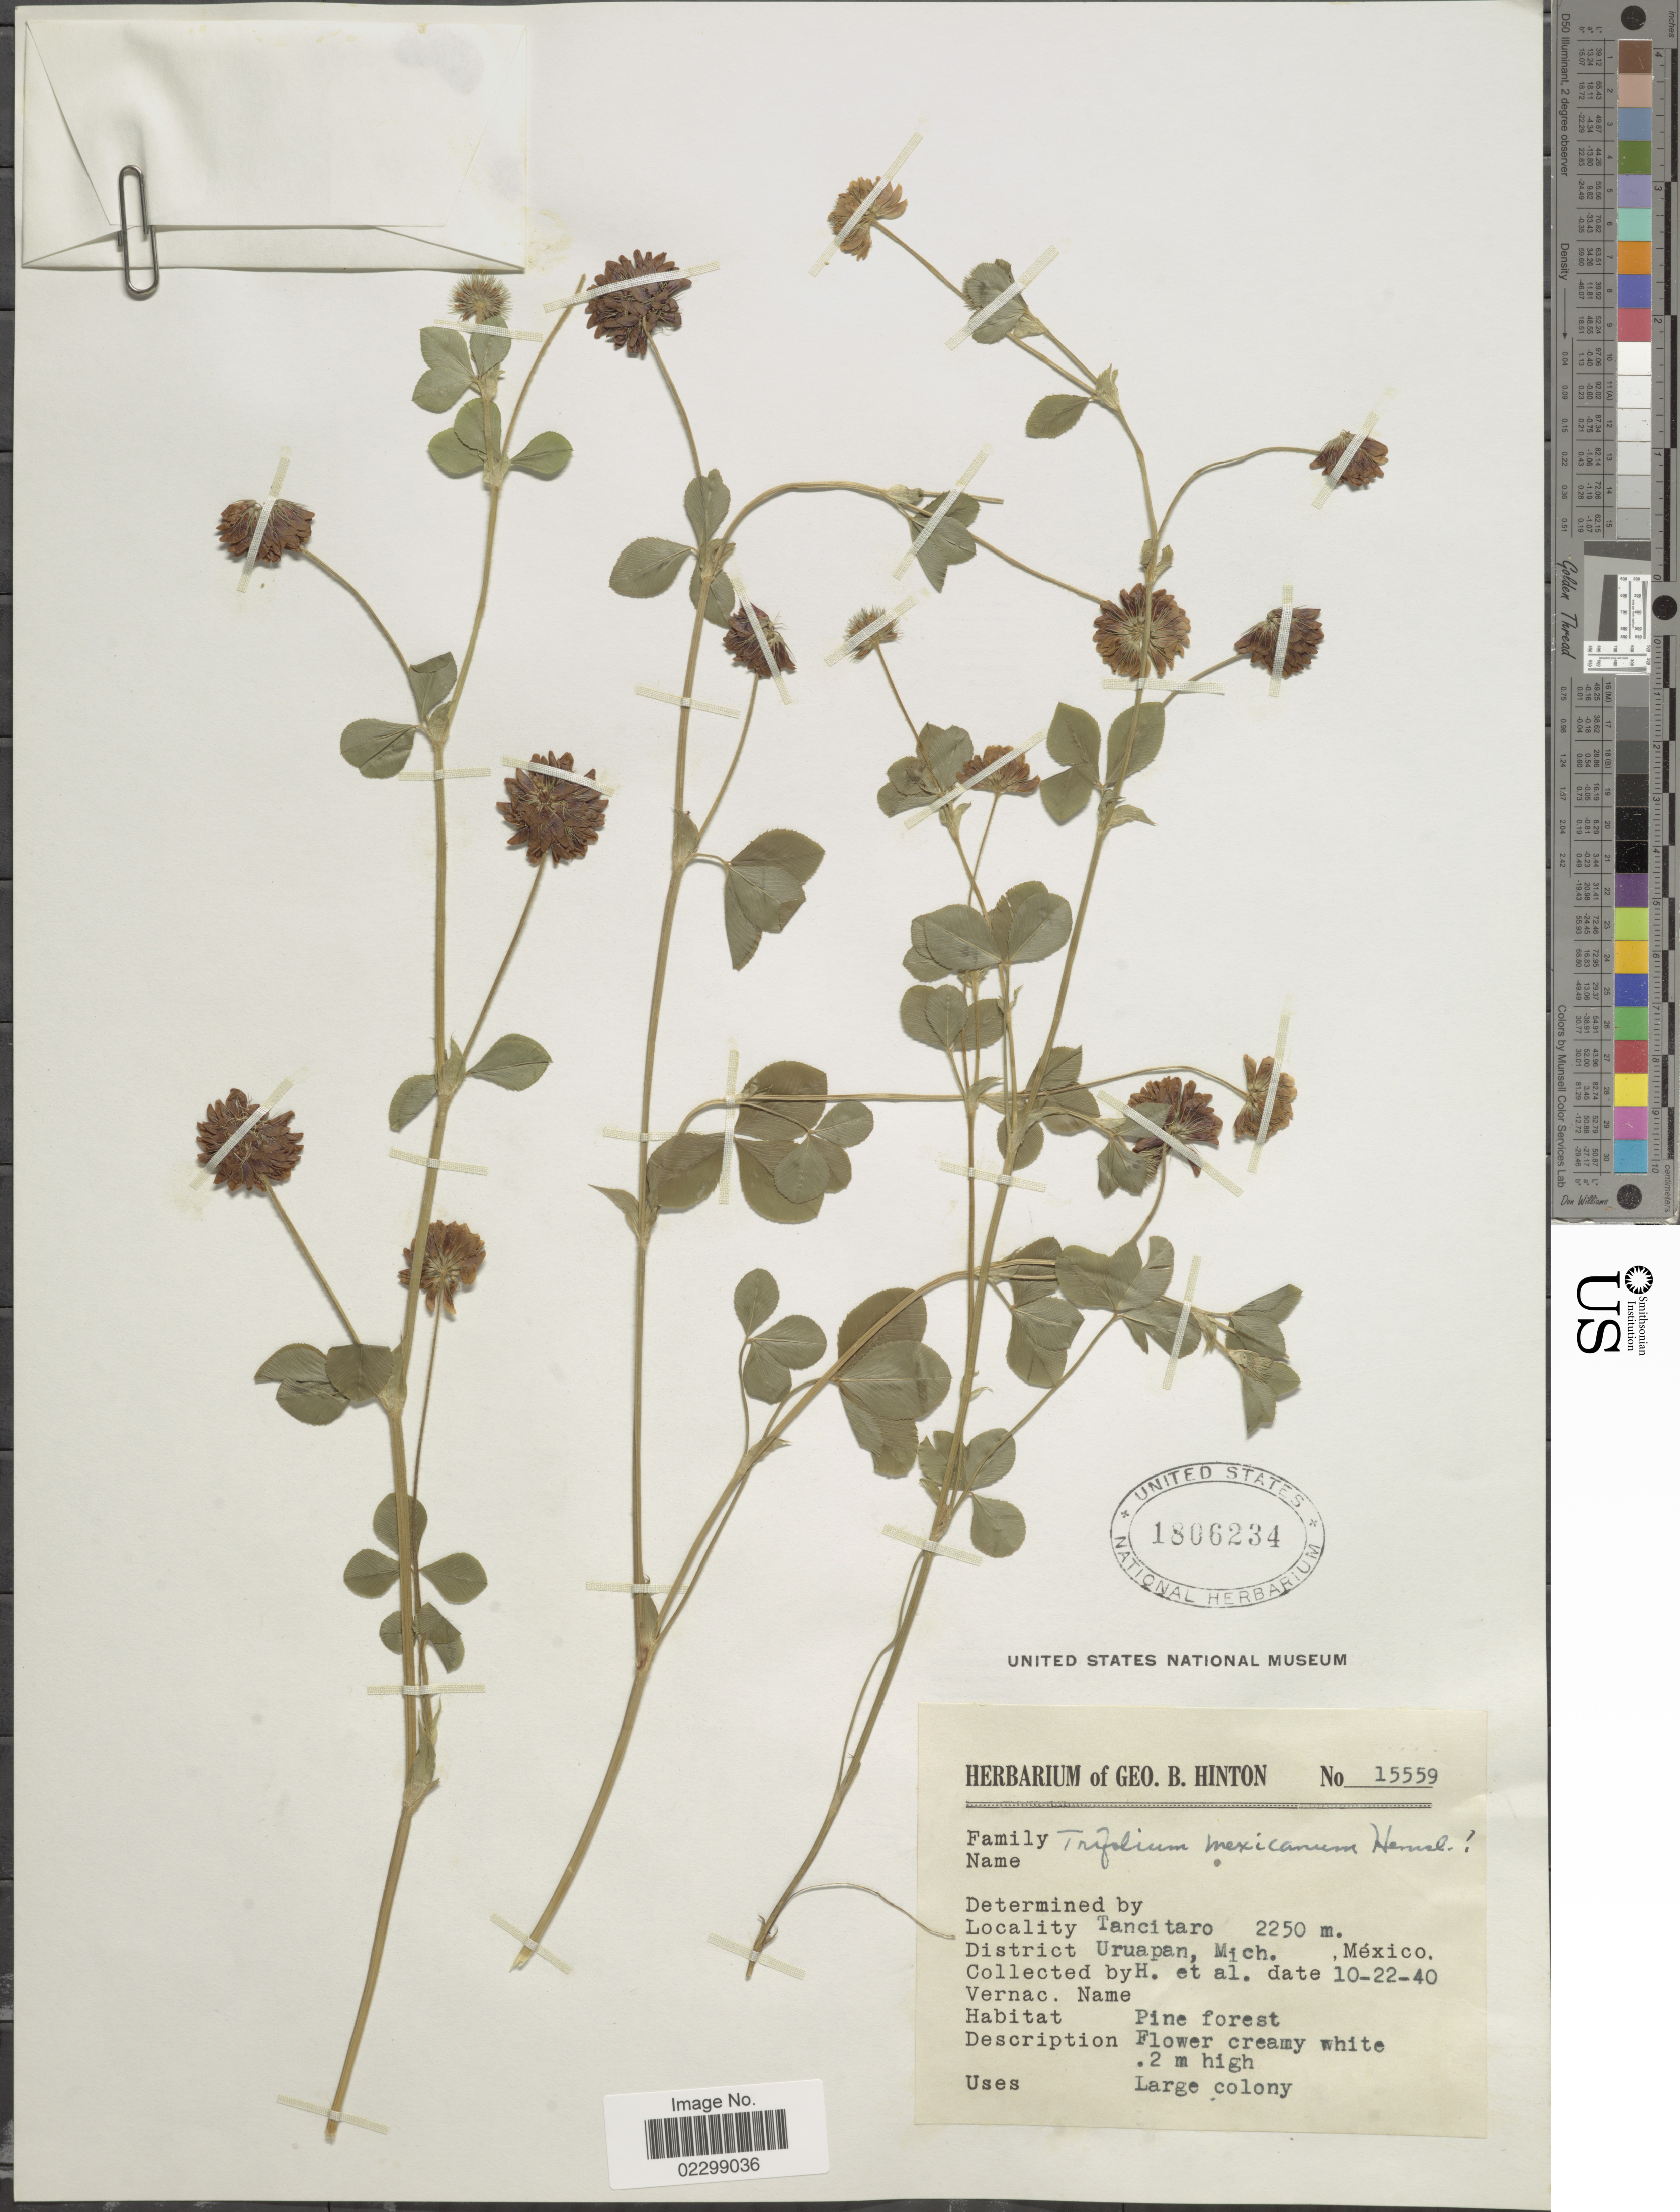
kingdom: Plantae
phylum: Tracheophyta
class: Magnoliopsida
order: Fabales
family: Fabaceae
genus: Trifolium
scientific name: Trifolium mexicanum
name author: Hemsl.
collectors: G. B. Hinton & et al.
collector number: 15559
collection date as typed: Transcribed d/m/y: 22/10/40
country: Mexico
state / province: Michoacán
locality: Tancitaro, District Uruapan, pine forest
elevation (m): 2250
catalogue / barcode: US 1806234